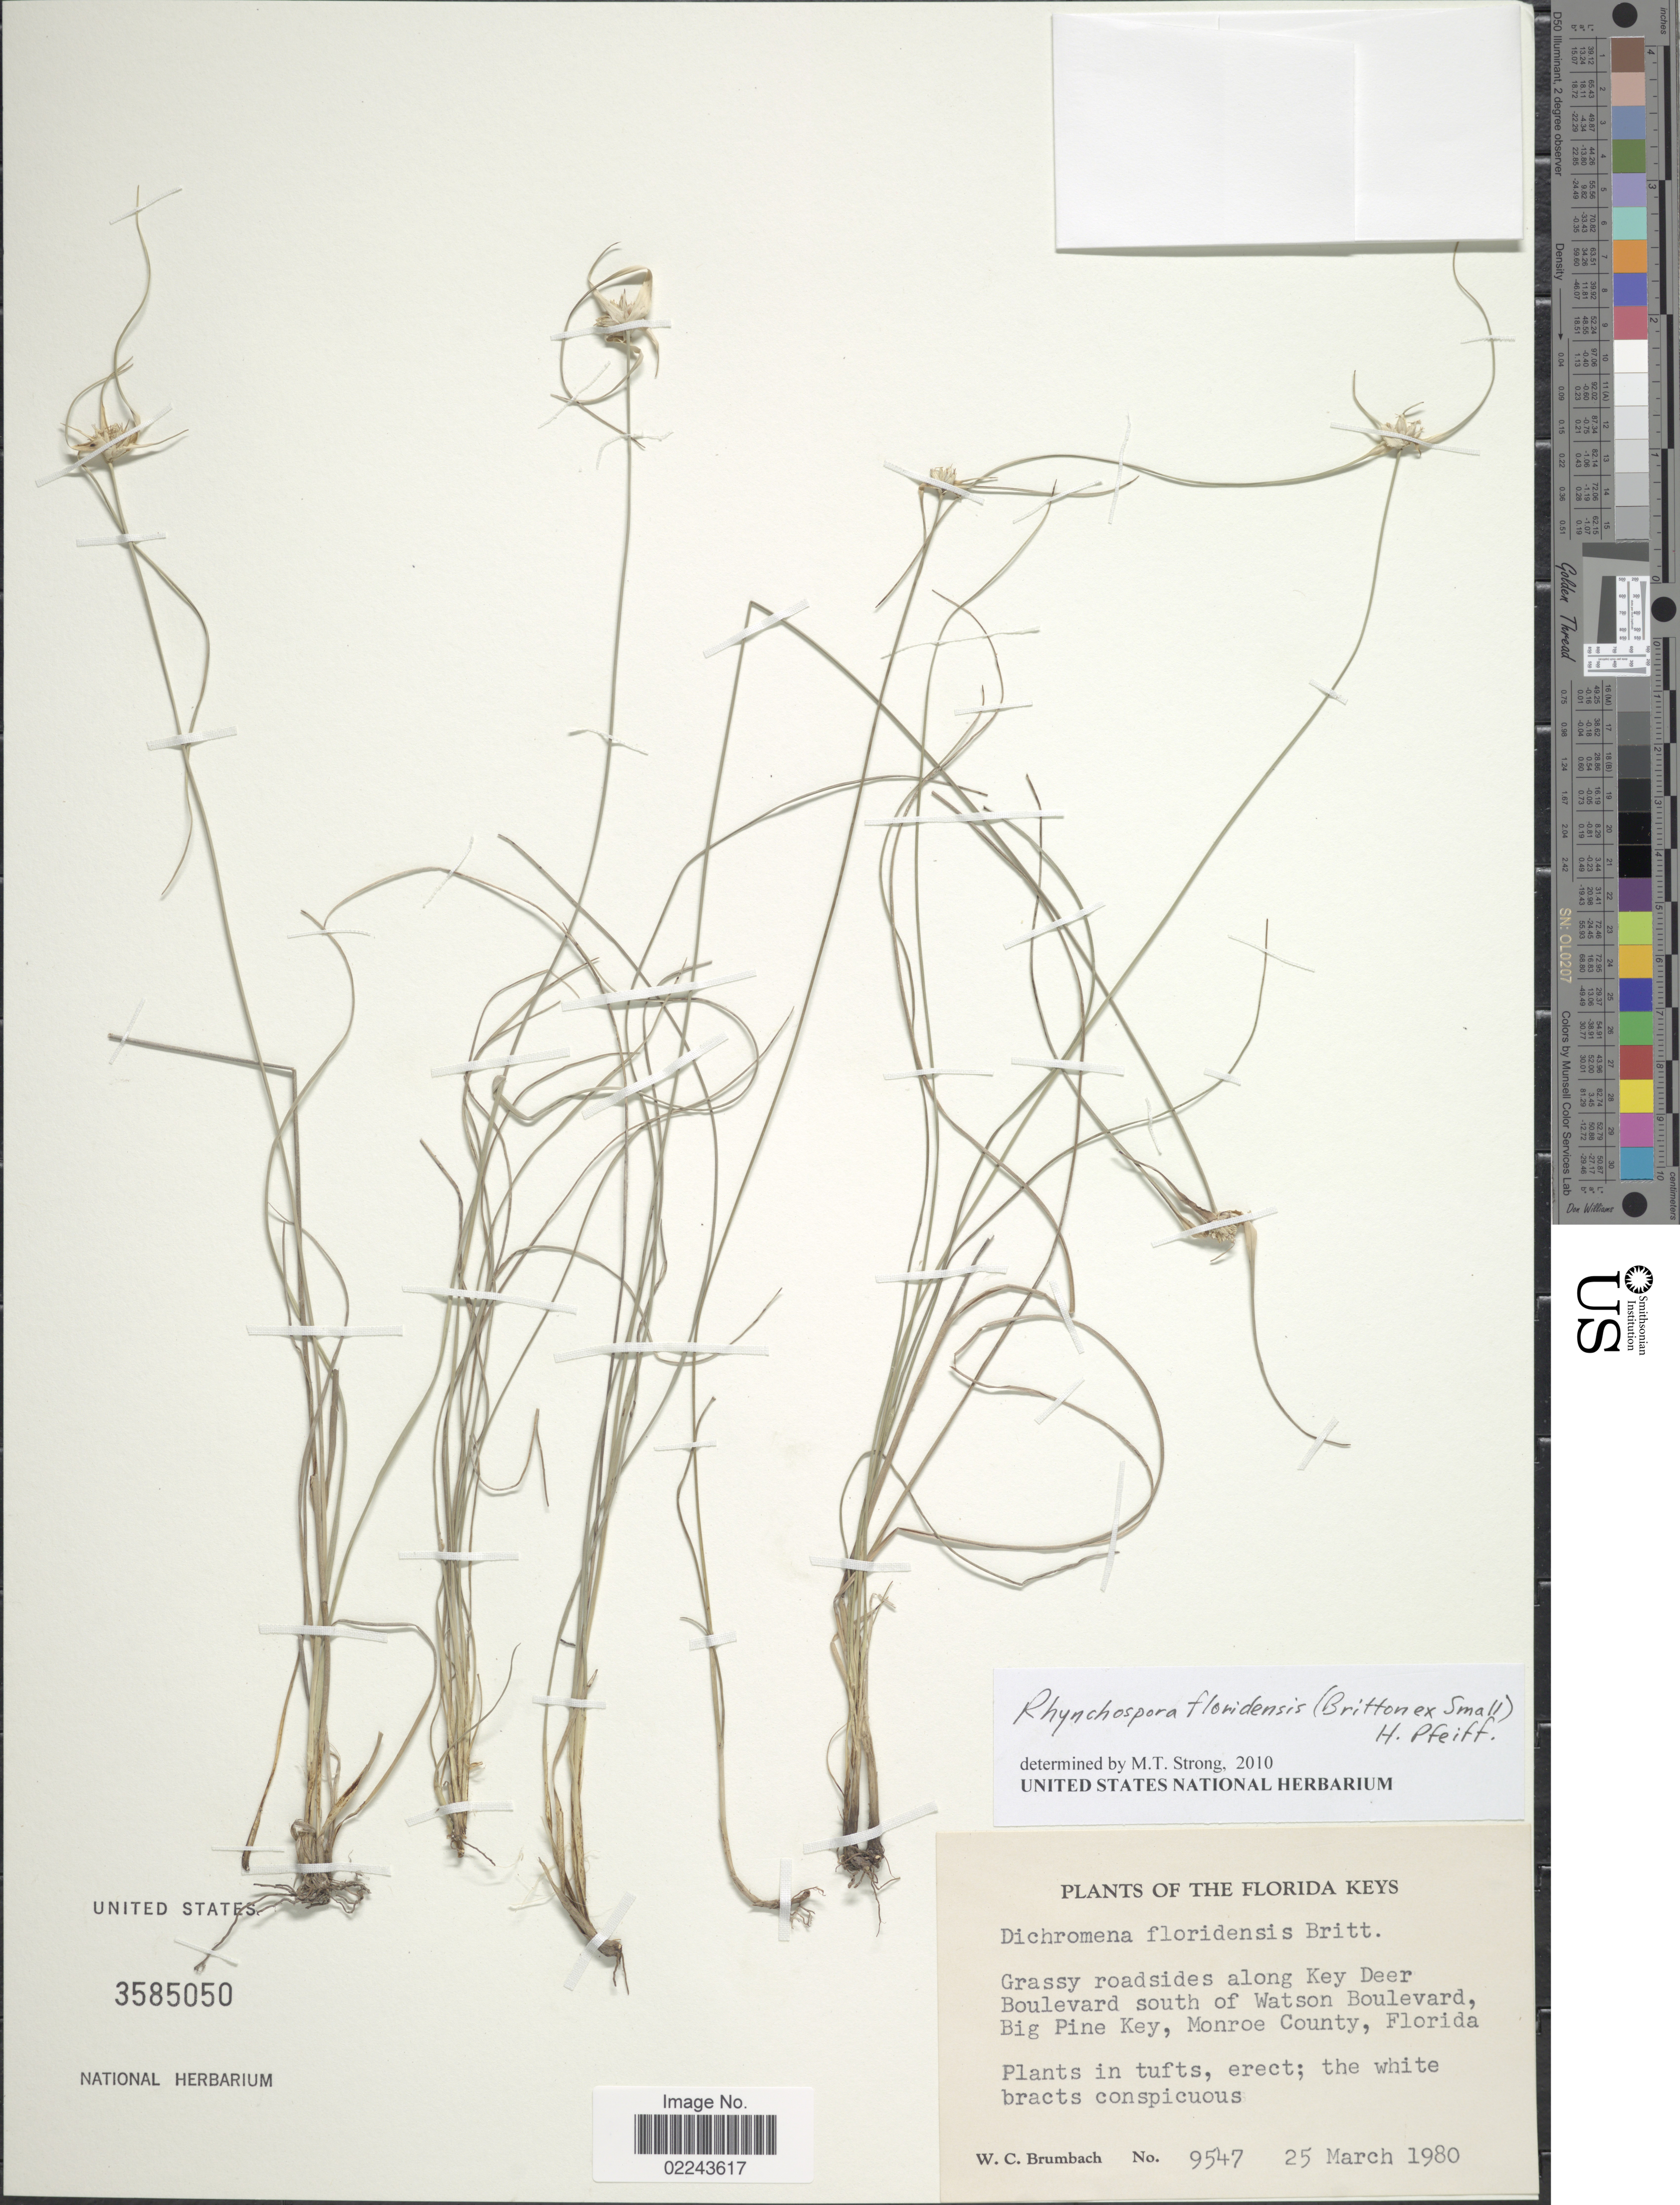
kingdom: Plantae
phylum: Tracheophyta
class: Liliopsida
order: Poales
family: Cyperaceae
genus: Rhynchospora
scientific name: Rhynchospora floridensis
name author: (Britton ex Small) H. Pfeiff.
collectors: W. C. Brumbach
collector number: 9547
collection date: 1980-03-25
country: United States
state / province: Florida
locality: The Florida Keys, along Key Deer Boulevard south of Watson Boulevard, Big Pine Key, Monroe County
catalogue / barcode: US 3585050